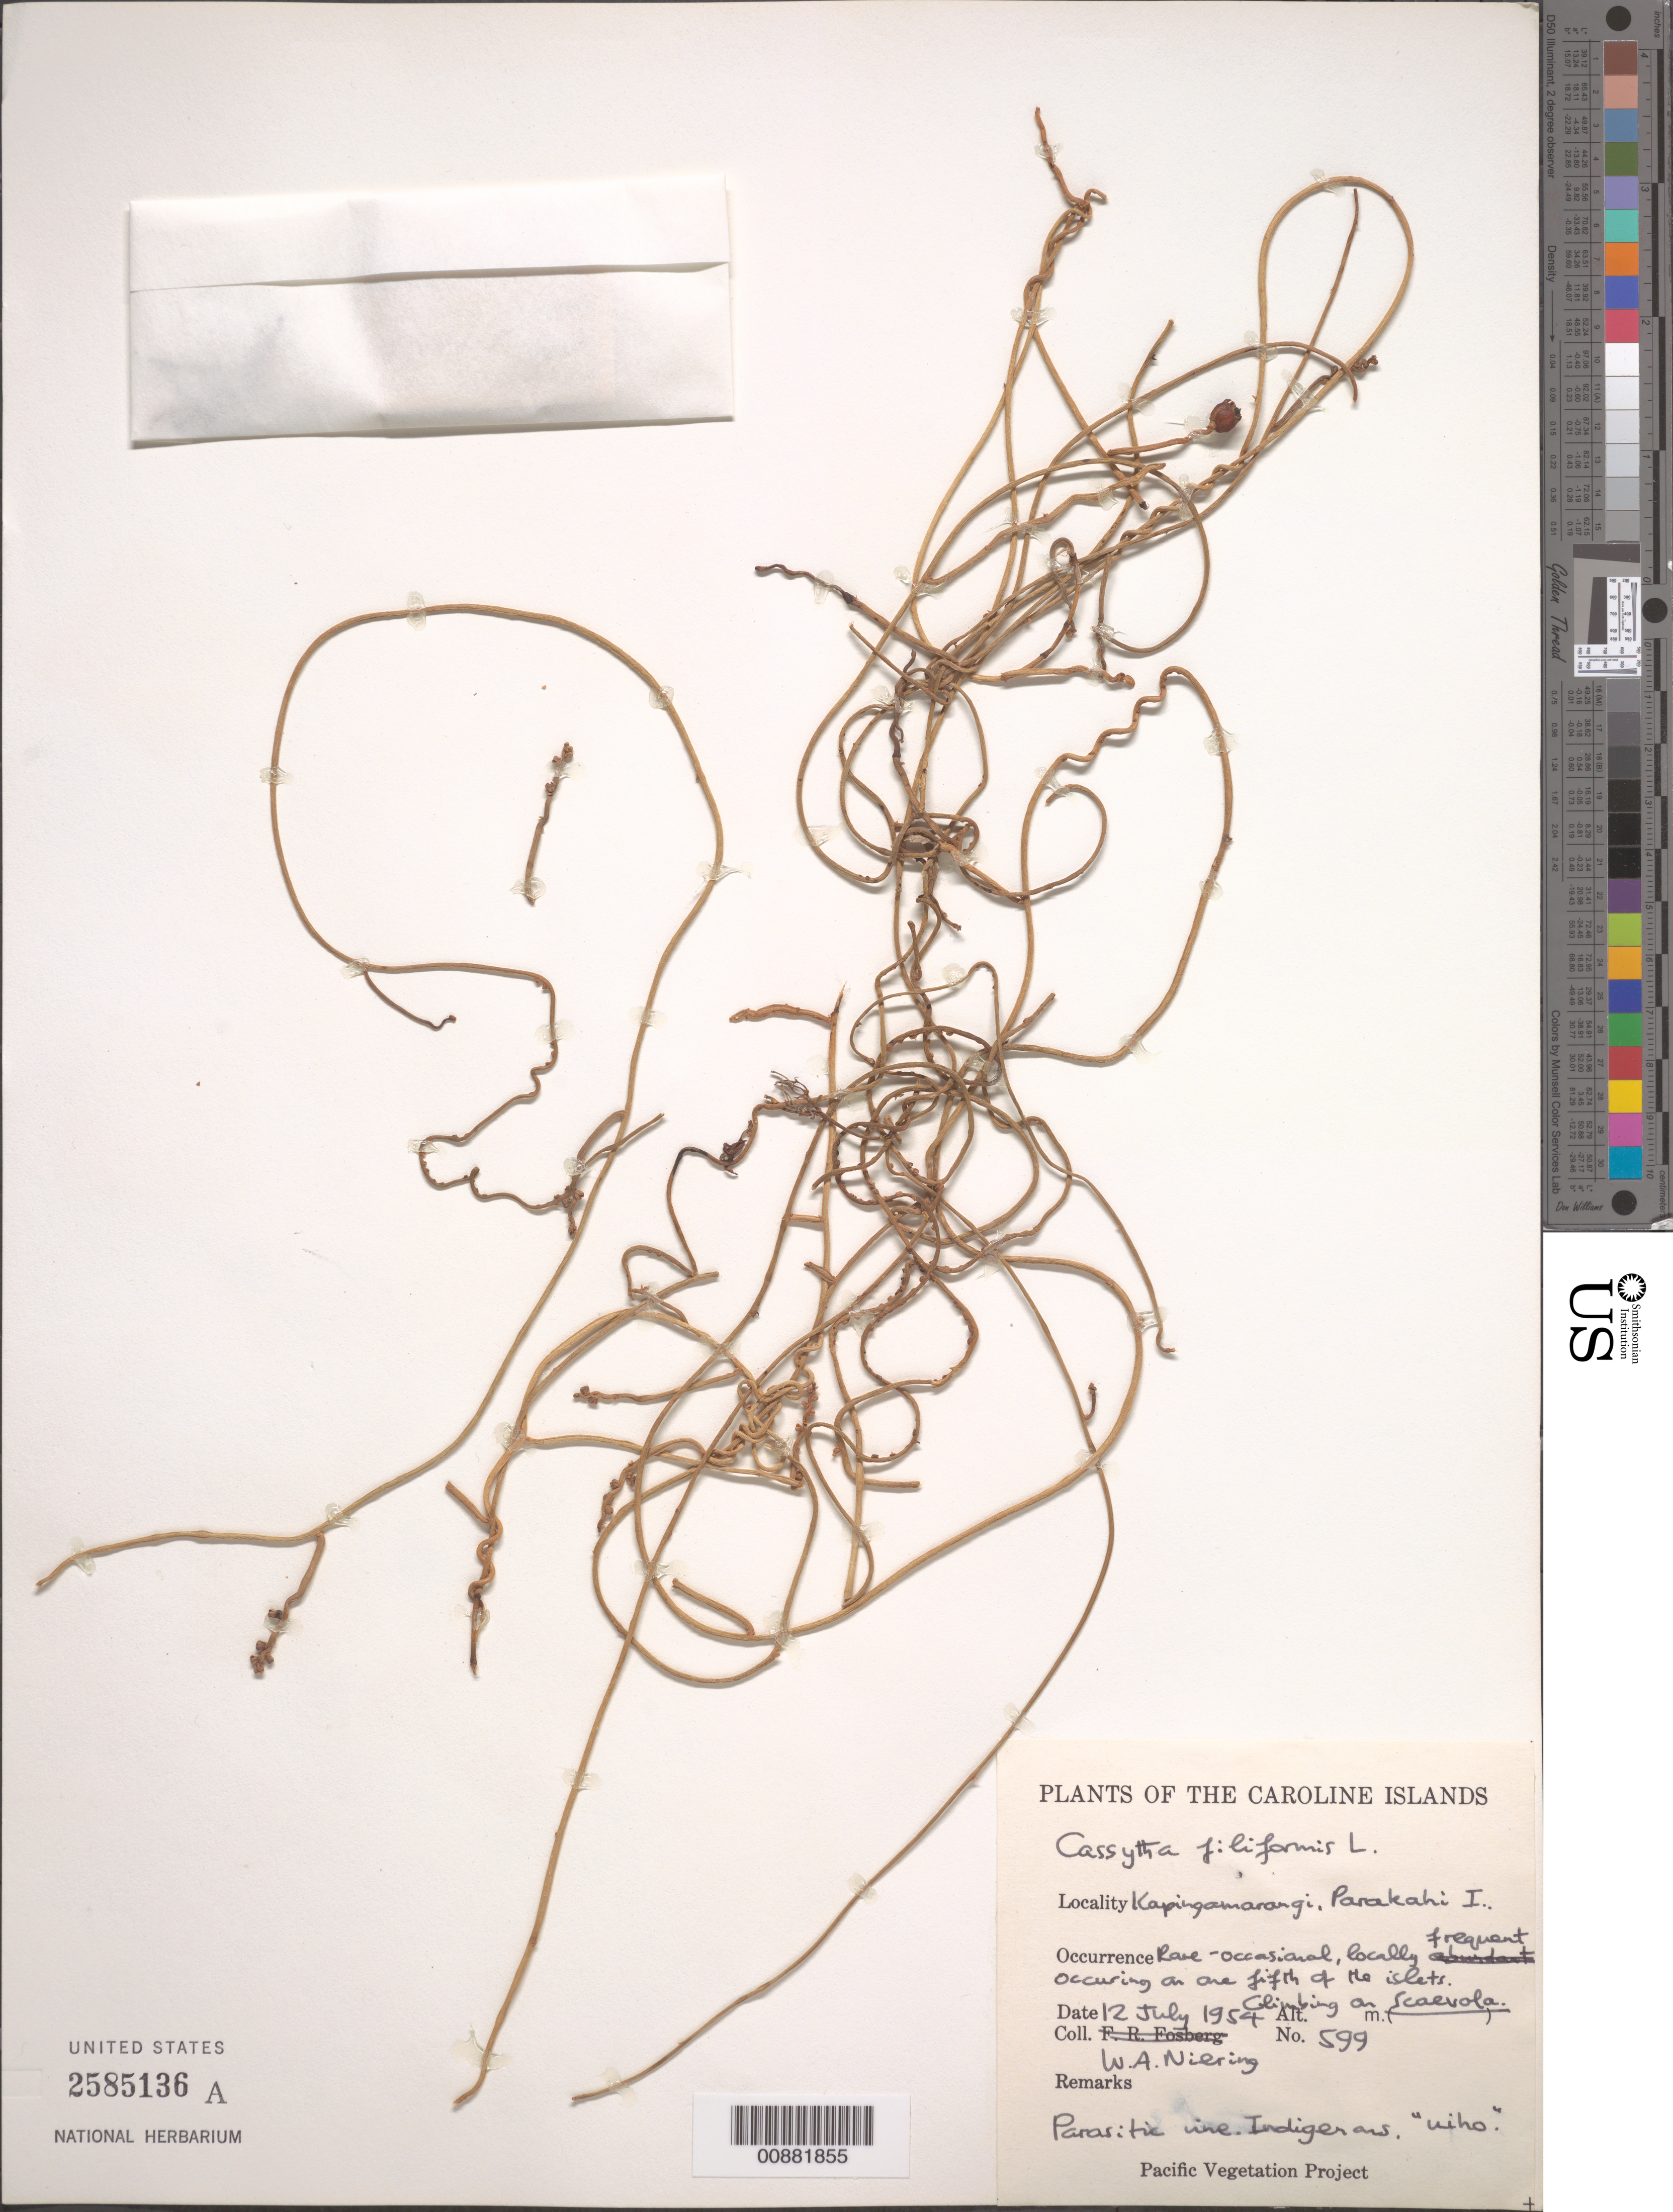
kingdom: Plantae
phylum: Tracheophyta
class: Magnoliopsida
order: Laurales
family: Lauraceae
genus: Cassytha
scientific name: Cassytha filiformis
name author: L.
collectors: W. Niering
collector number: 599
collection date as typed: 12 Jul 1954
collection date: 1954-07-12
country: Micronesia, Federated States of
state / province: Pohnpei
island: Kapingamarangi Atoll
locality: Kapingamarangi, Parakahi I.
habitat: frequently occuring on 1/5 of islets climbing on Scalvola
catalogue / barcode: US 2585136